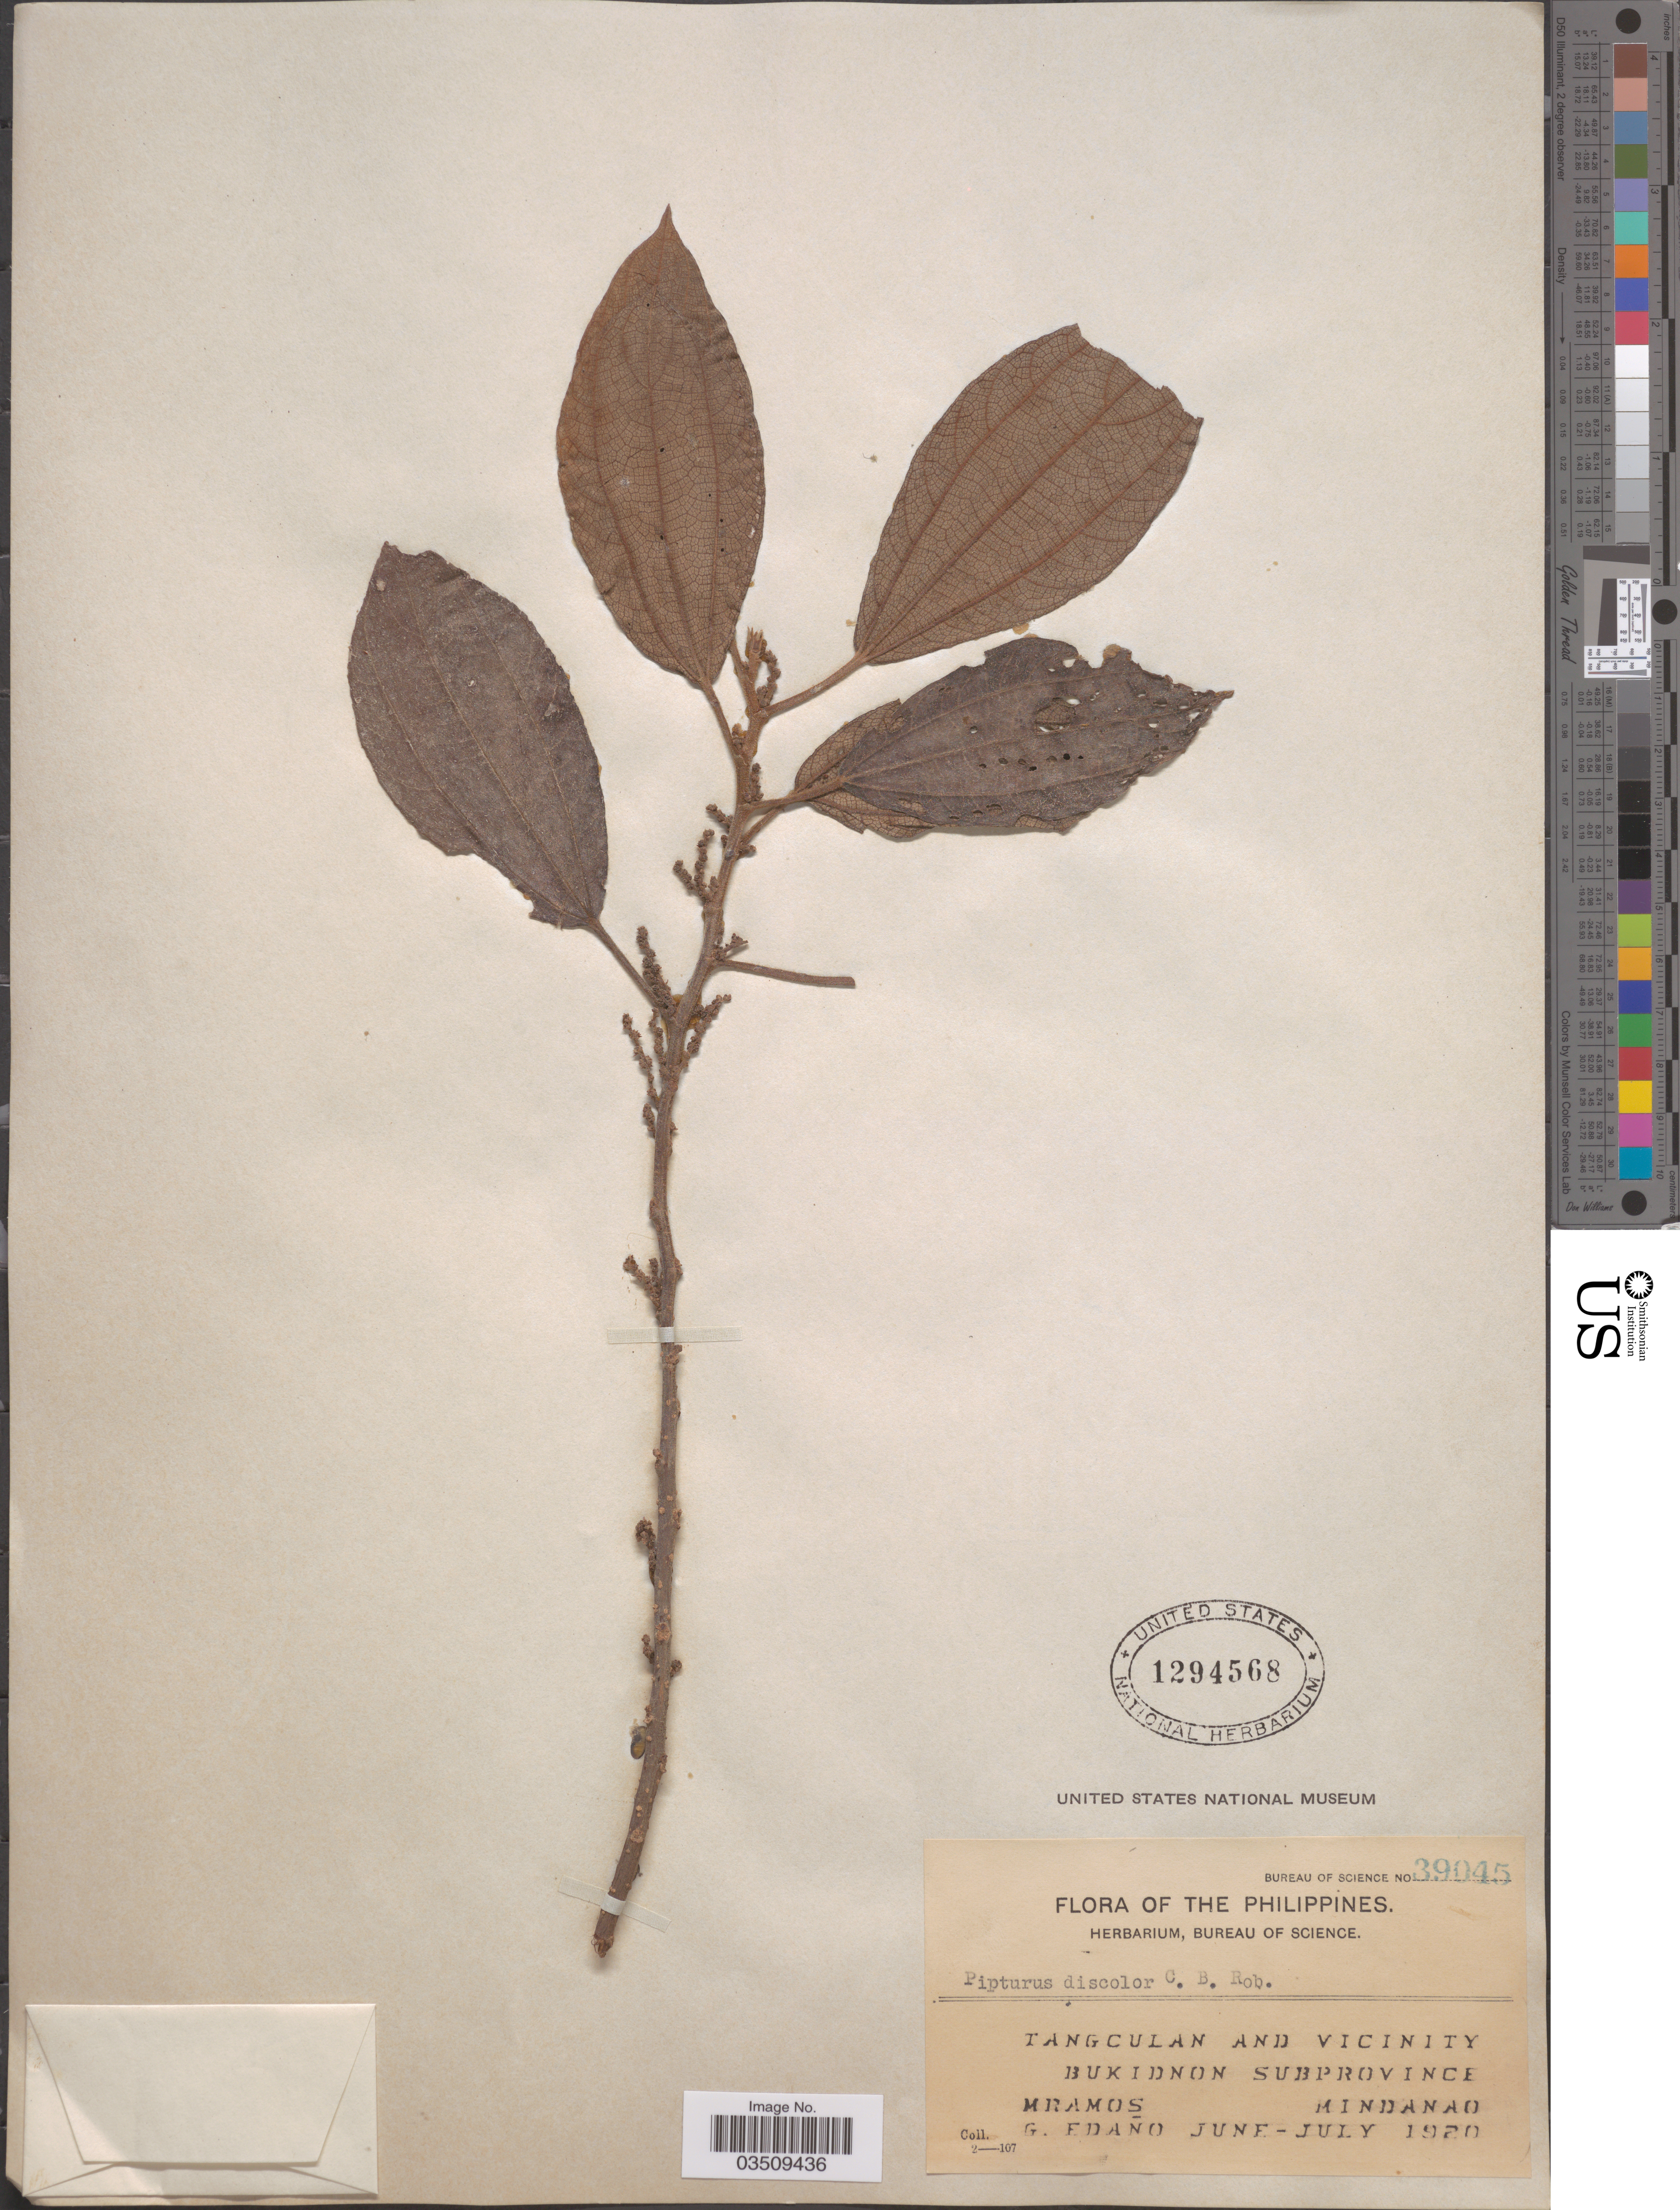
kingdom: Plantae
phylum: Tracheophyta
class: Magnoliopsida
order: Rosales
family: Urticaceae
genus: Nothocnide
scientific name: Nothocnide discolor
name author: (C.B. Rob.) Chew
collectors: M. Ramos & G. Edaño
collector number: Bureau of Science 39045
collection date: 1920-06/1920-07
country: Philippines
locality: Tangculan and vicinity, Bukidnon Subprovince, Mindanao.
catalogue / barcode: US 1294568